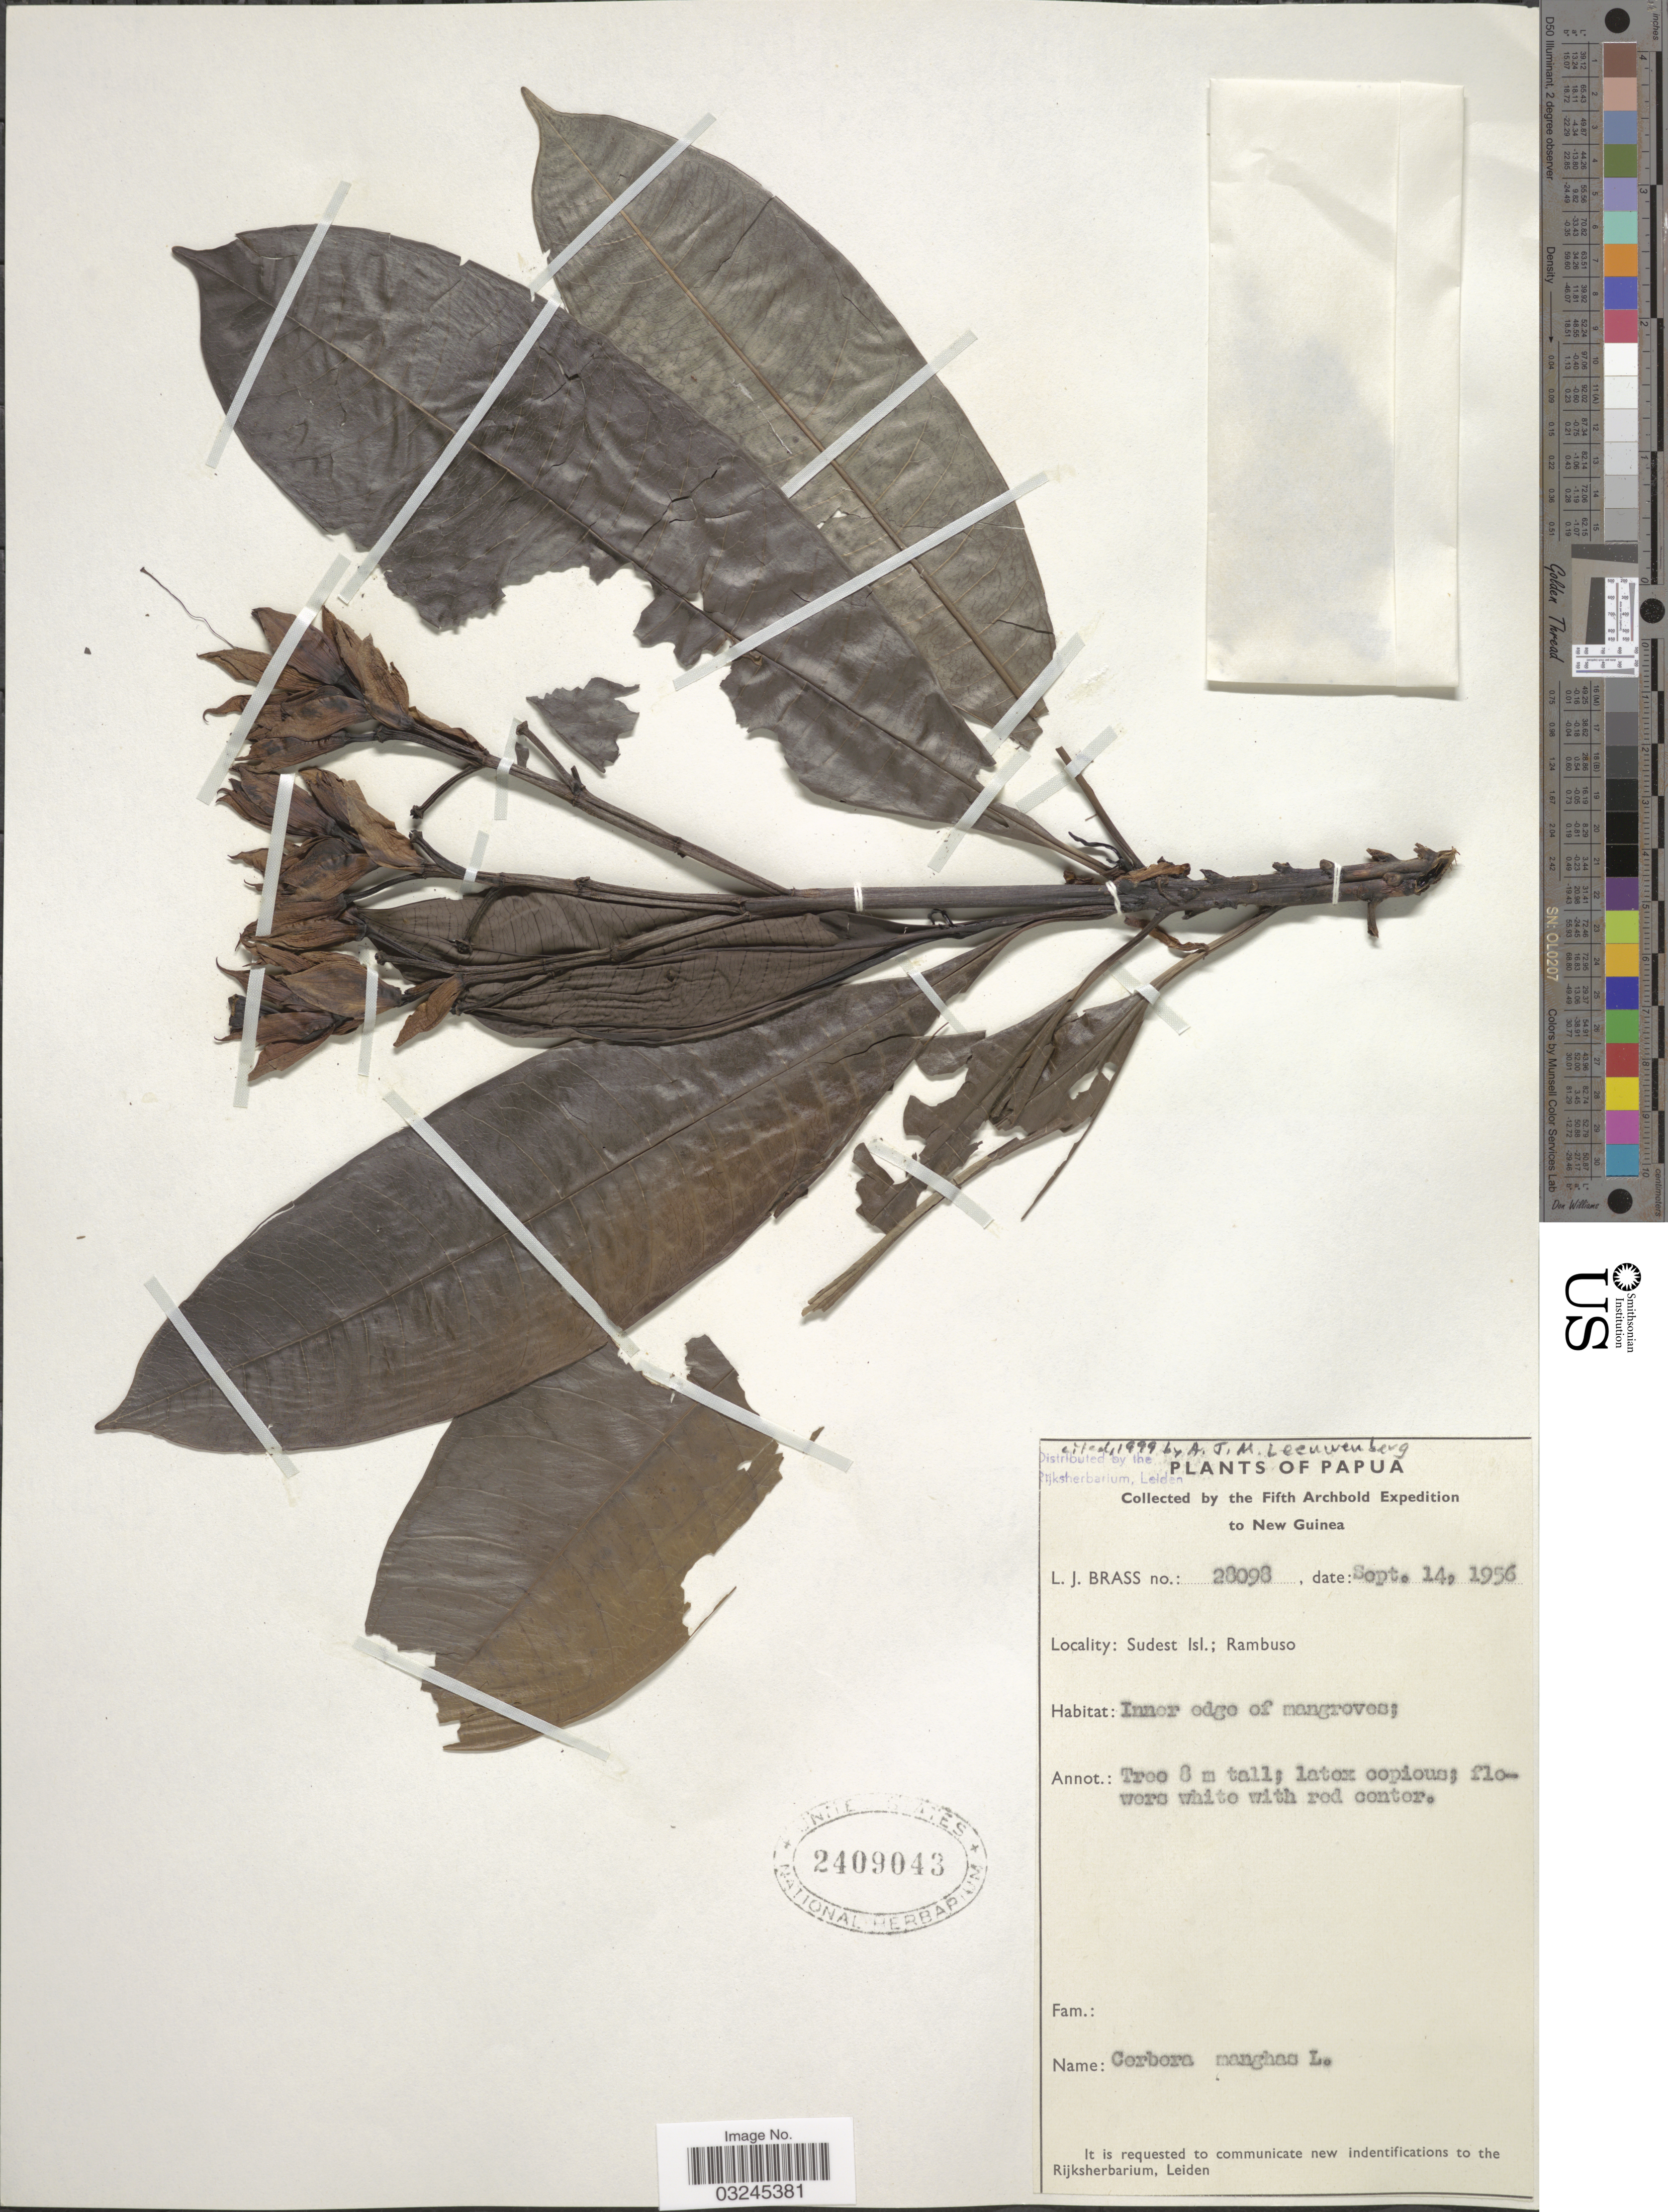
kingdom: Plantae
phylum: Tracheophyta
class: Magnoliopsida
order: Gentianales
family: Apocynaceae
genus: Cerbera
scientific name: Cerbera manghas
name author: L.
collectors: L. J. Brass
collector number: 28098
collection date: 1956-09-14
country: Papua New Guinea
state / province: Milne Bay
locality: Papua. New Guinea. Sudest Isl.; Rambuso.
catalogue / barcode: US 2409043